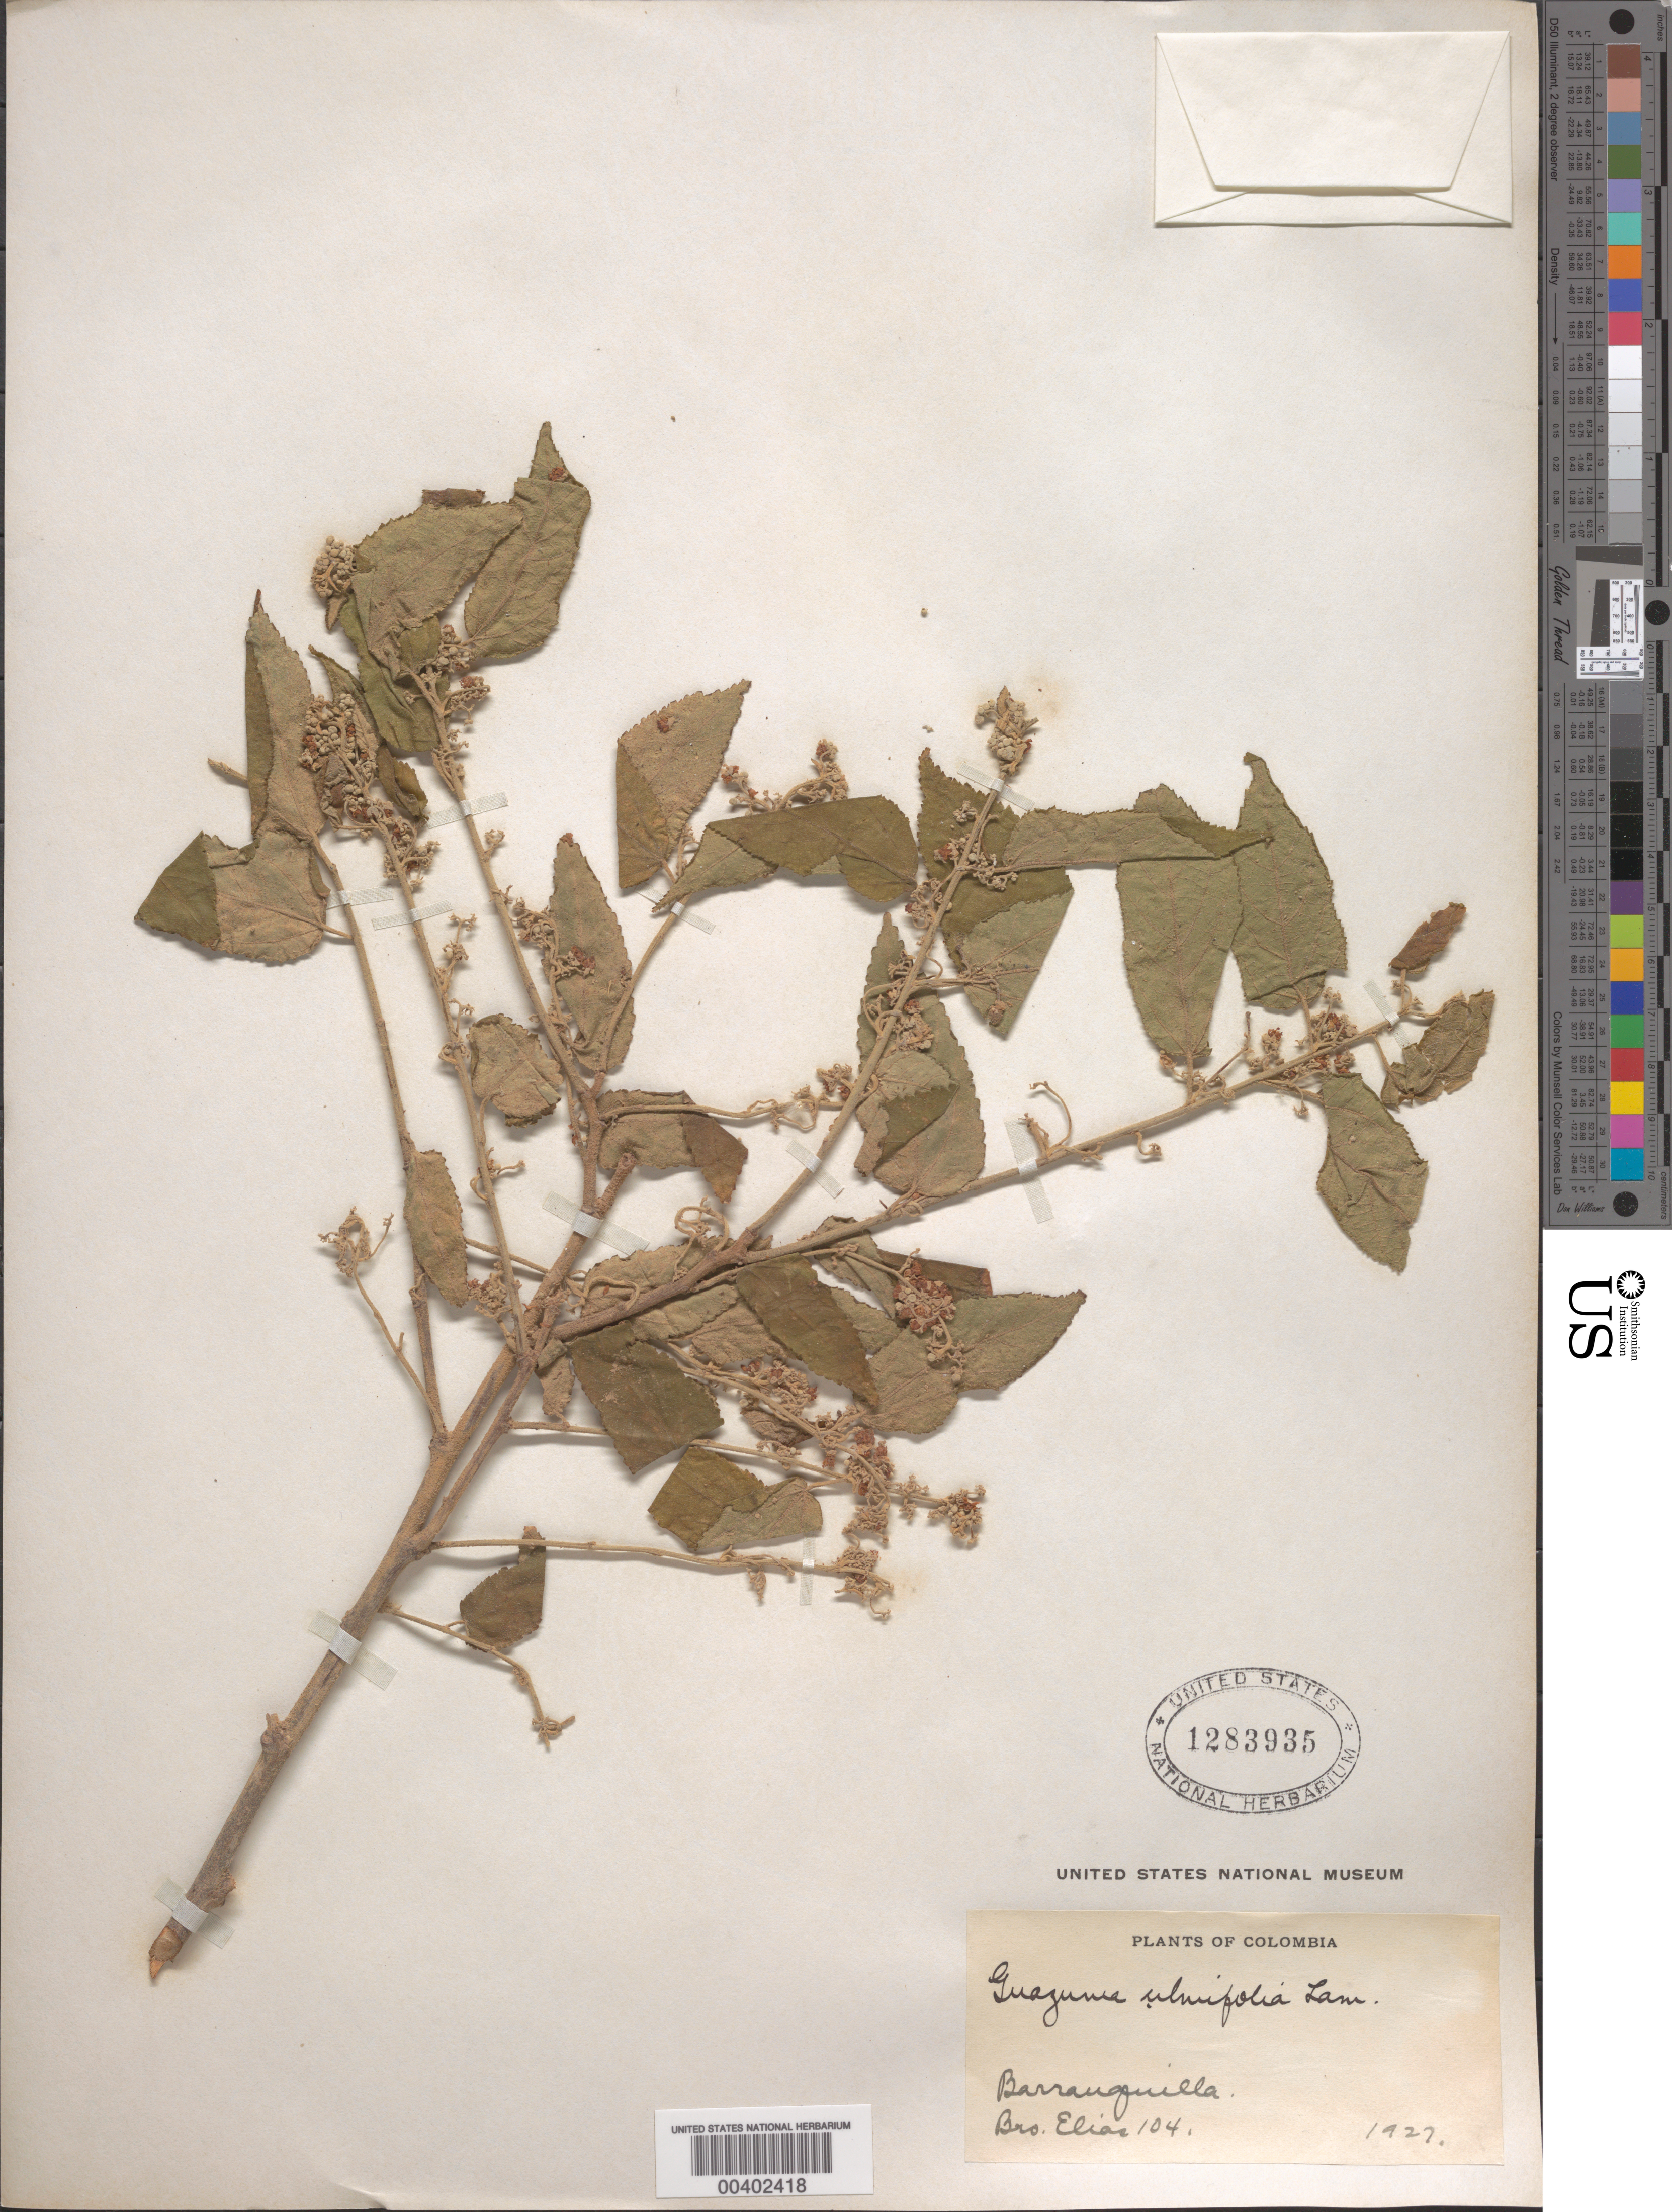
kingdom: Plantae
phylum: Tracheophyta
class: Magnoliopsida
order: Malvales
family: Malvaceae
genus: Guazuma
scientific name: Guazuma ulmifolia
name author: Lam.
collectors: Bro. Elias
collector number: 104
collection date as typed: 1927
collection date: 1927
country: Colombia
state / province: Atlántico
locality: Barranquilla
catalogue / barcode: US 1283935